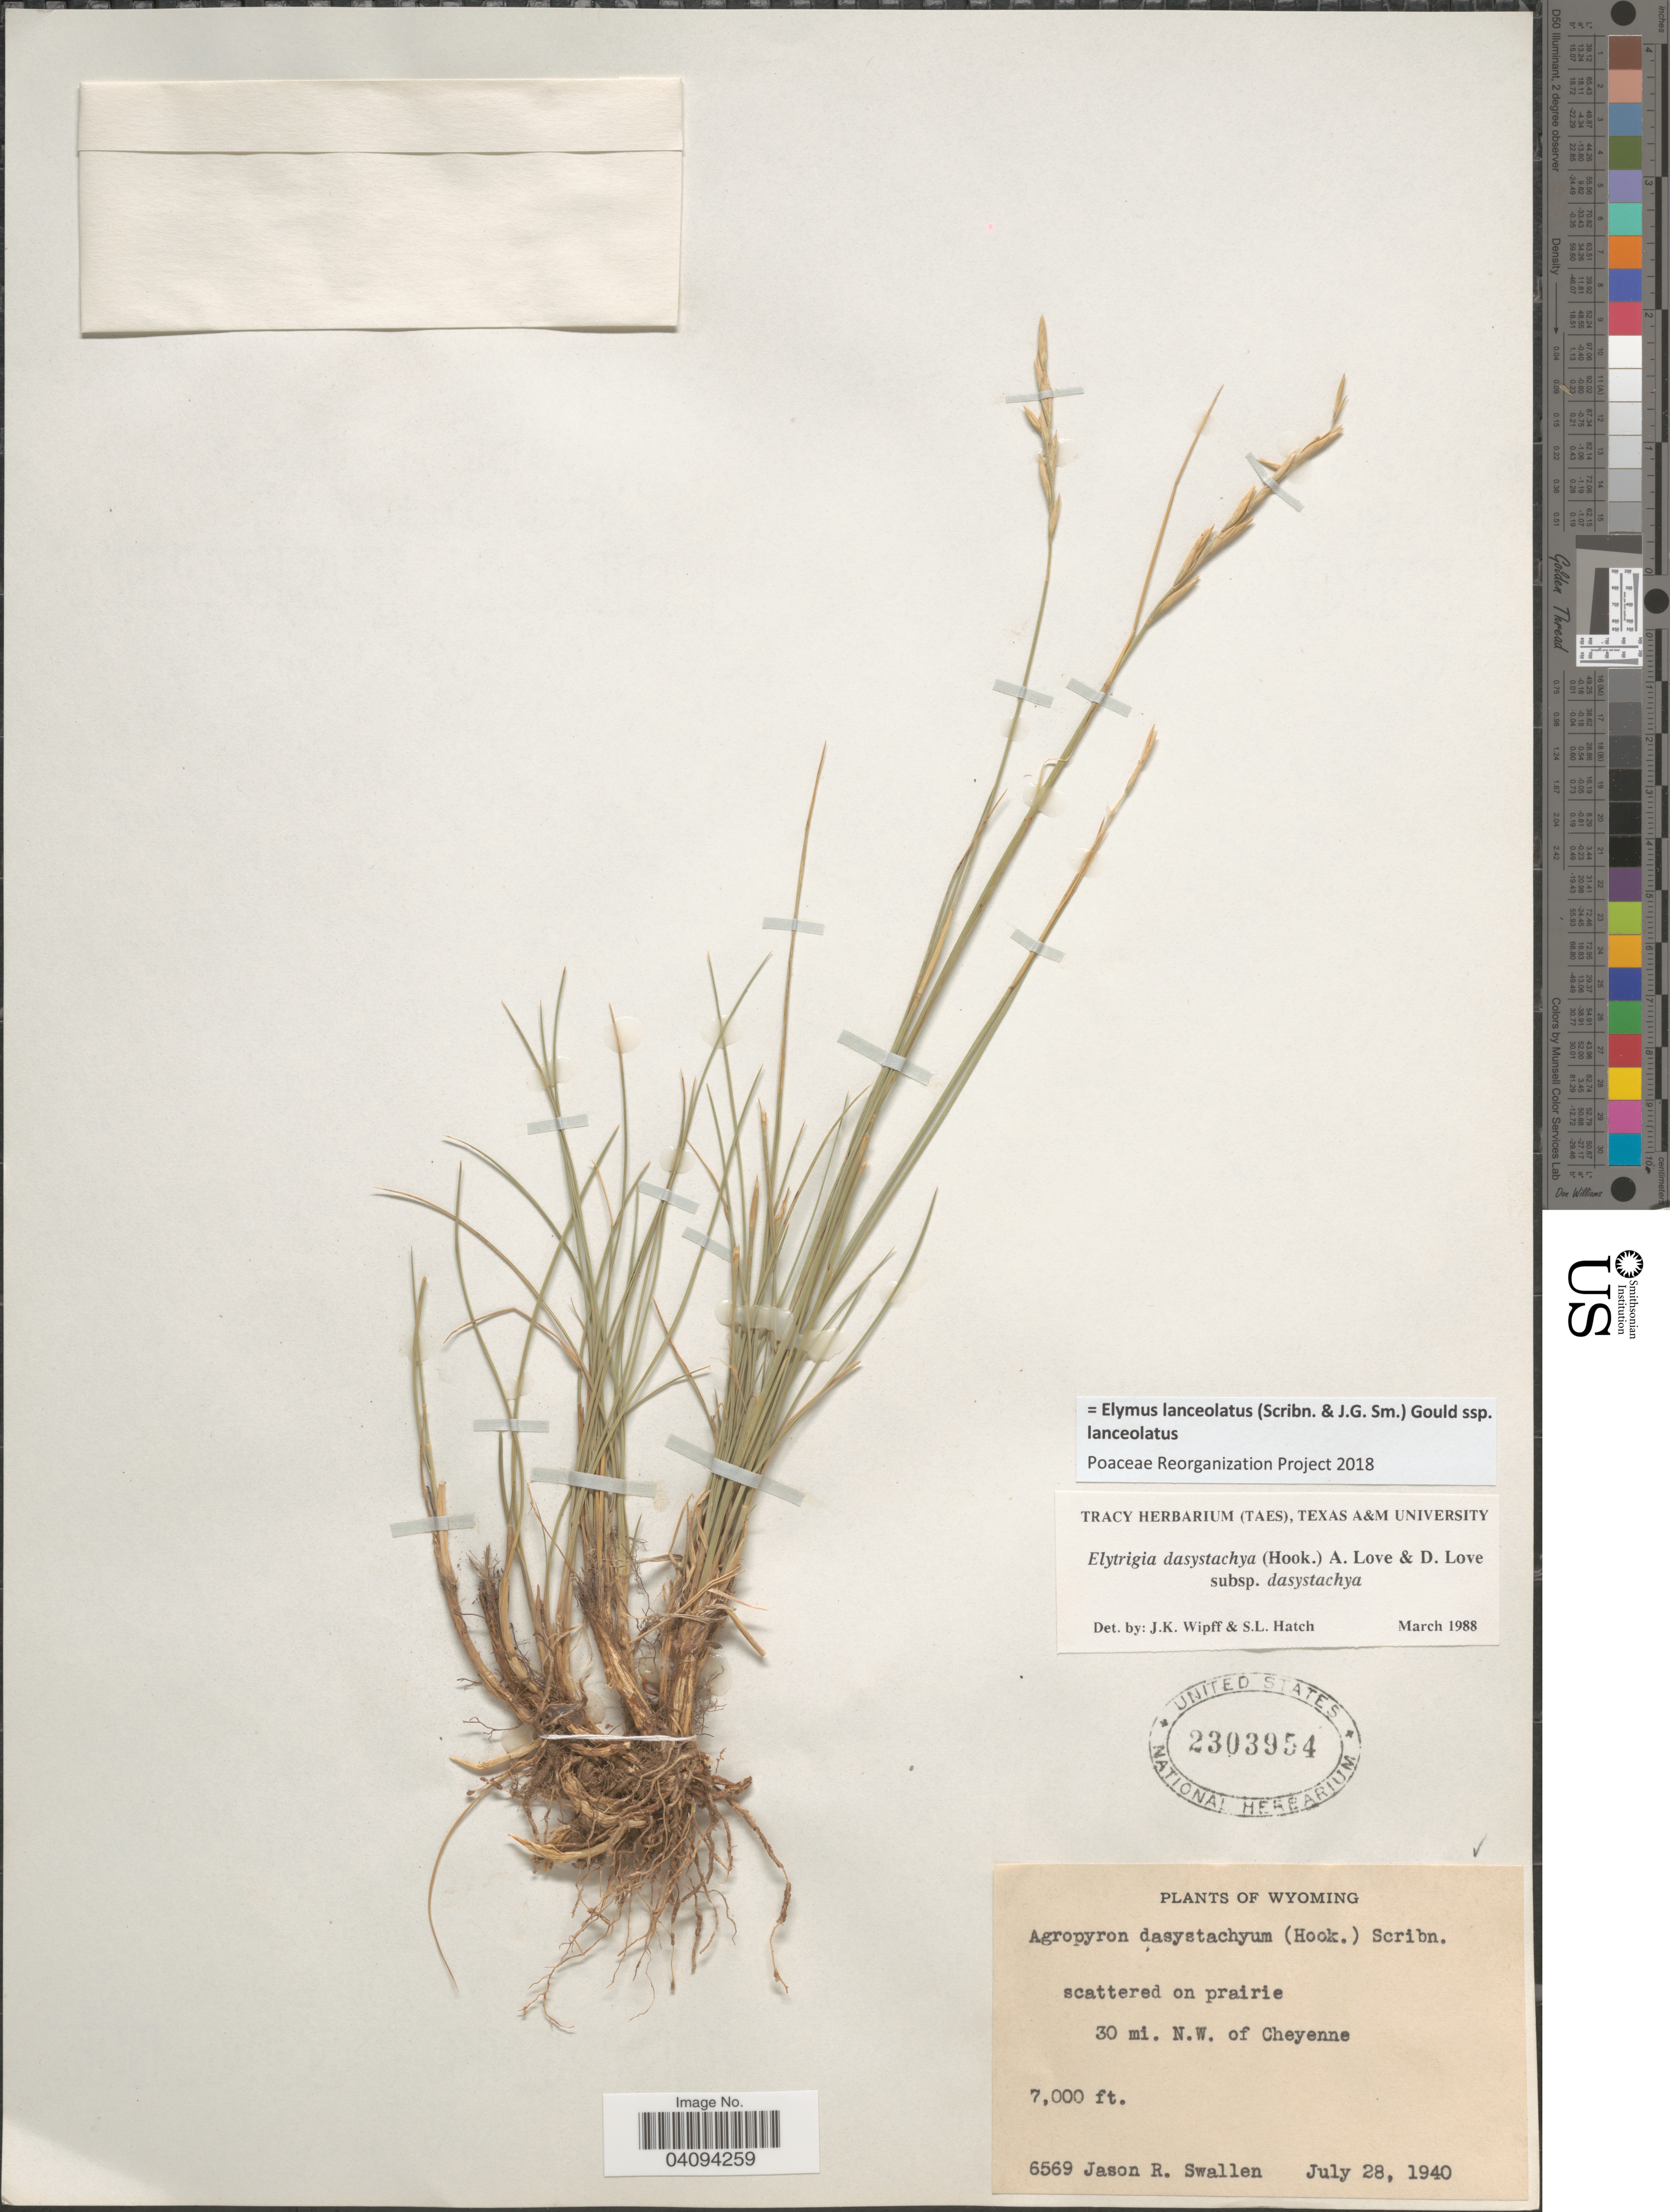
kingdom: Plantae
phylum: Tracheophyta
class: Liliopsida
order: Poales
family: Poaceae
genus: Elymus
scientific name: Elymus lanceolatus subsp. lanceolatus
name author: (Scribn. & J.G. Sm.) Gould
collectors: J. R. Swallen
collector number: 6569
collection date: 1940-07-28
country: United States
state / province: Wyoming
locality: Scattered on prairie. 30 mi. N.W. of Cheyenne.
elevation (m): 2134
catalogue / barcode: US 2303954